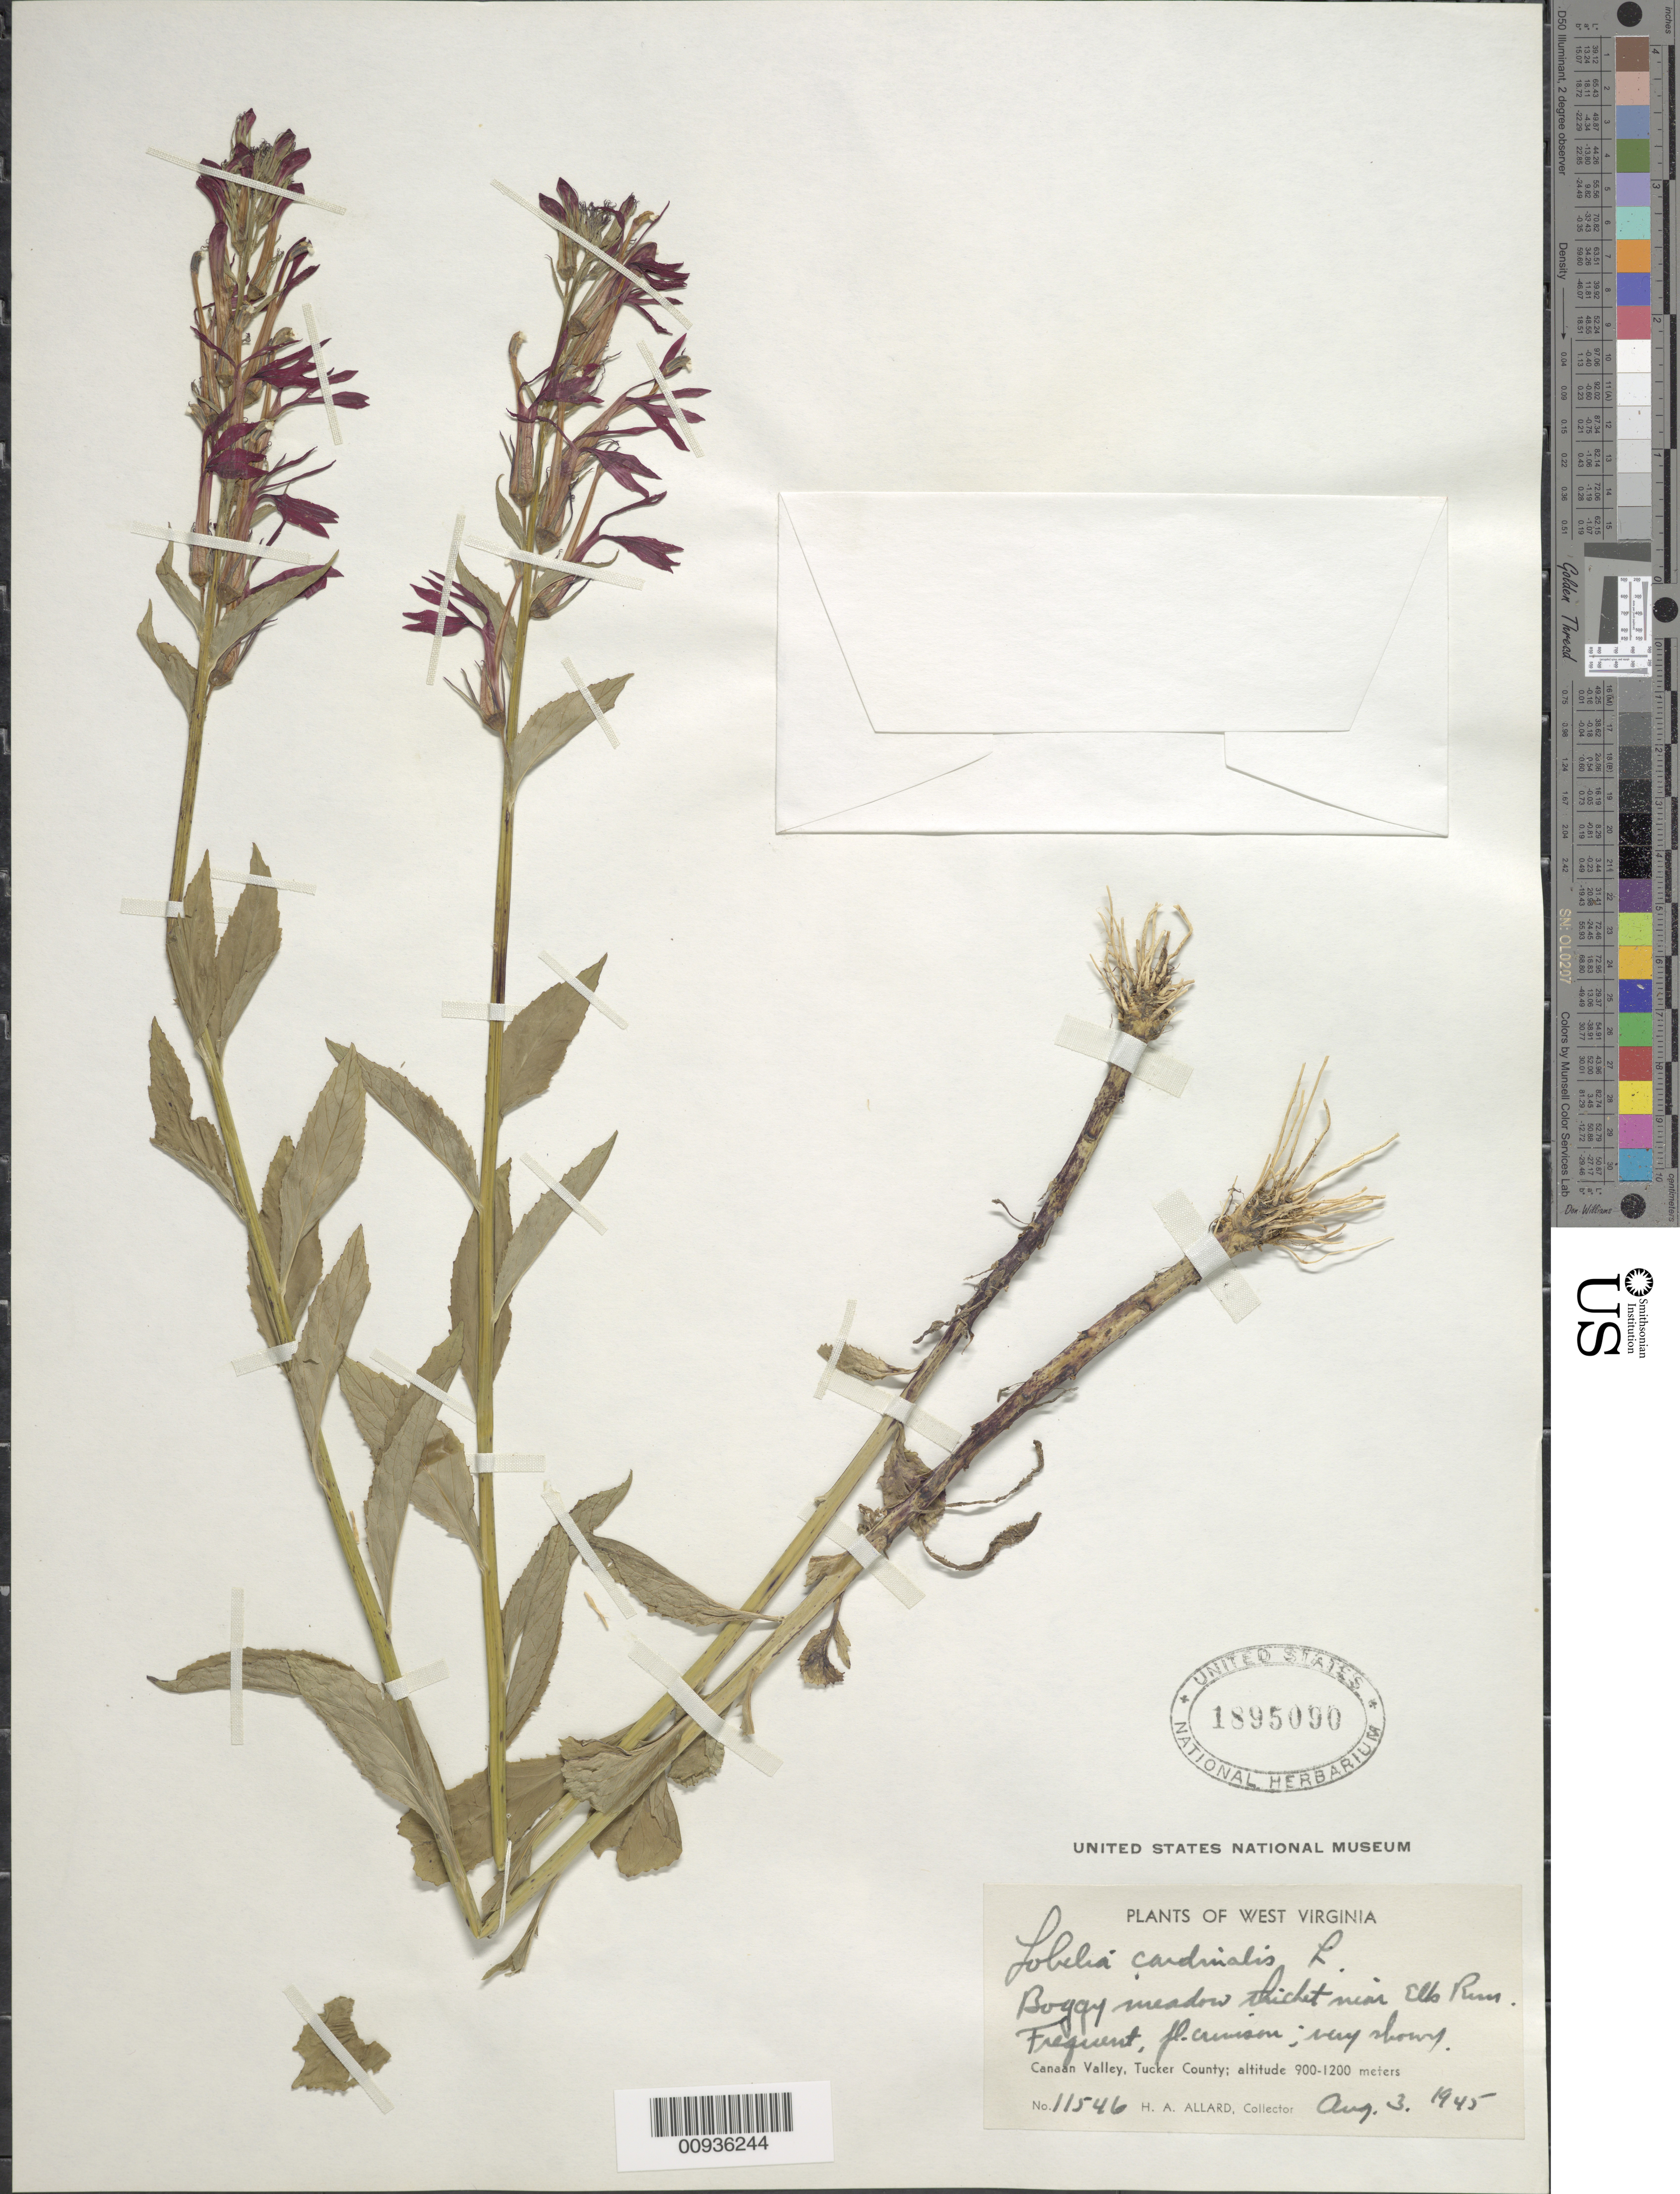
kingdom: Plantae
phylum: Tracheophyta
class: Magnoliopsida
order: Asterales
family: Campanulaceae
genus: Lobelia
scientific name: Lobelia cardinalis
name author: L.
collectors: H. A. Allard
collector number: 11546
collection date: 1945-08-03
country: United States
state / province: West Virginia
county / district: Tucker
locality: Boggy meadow thicket near Elb Run. Canaan Valley, Tucker County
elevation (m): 900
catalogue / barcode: US 1895090